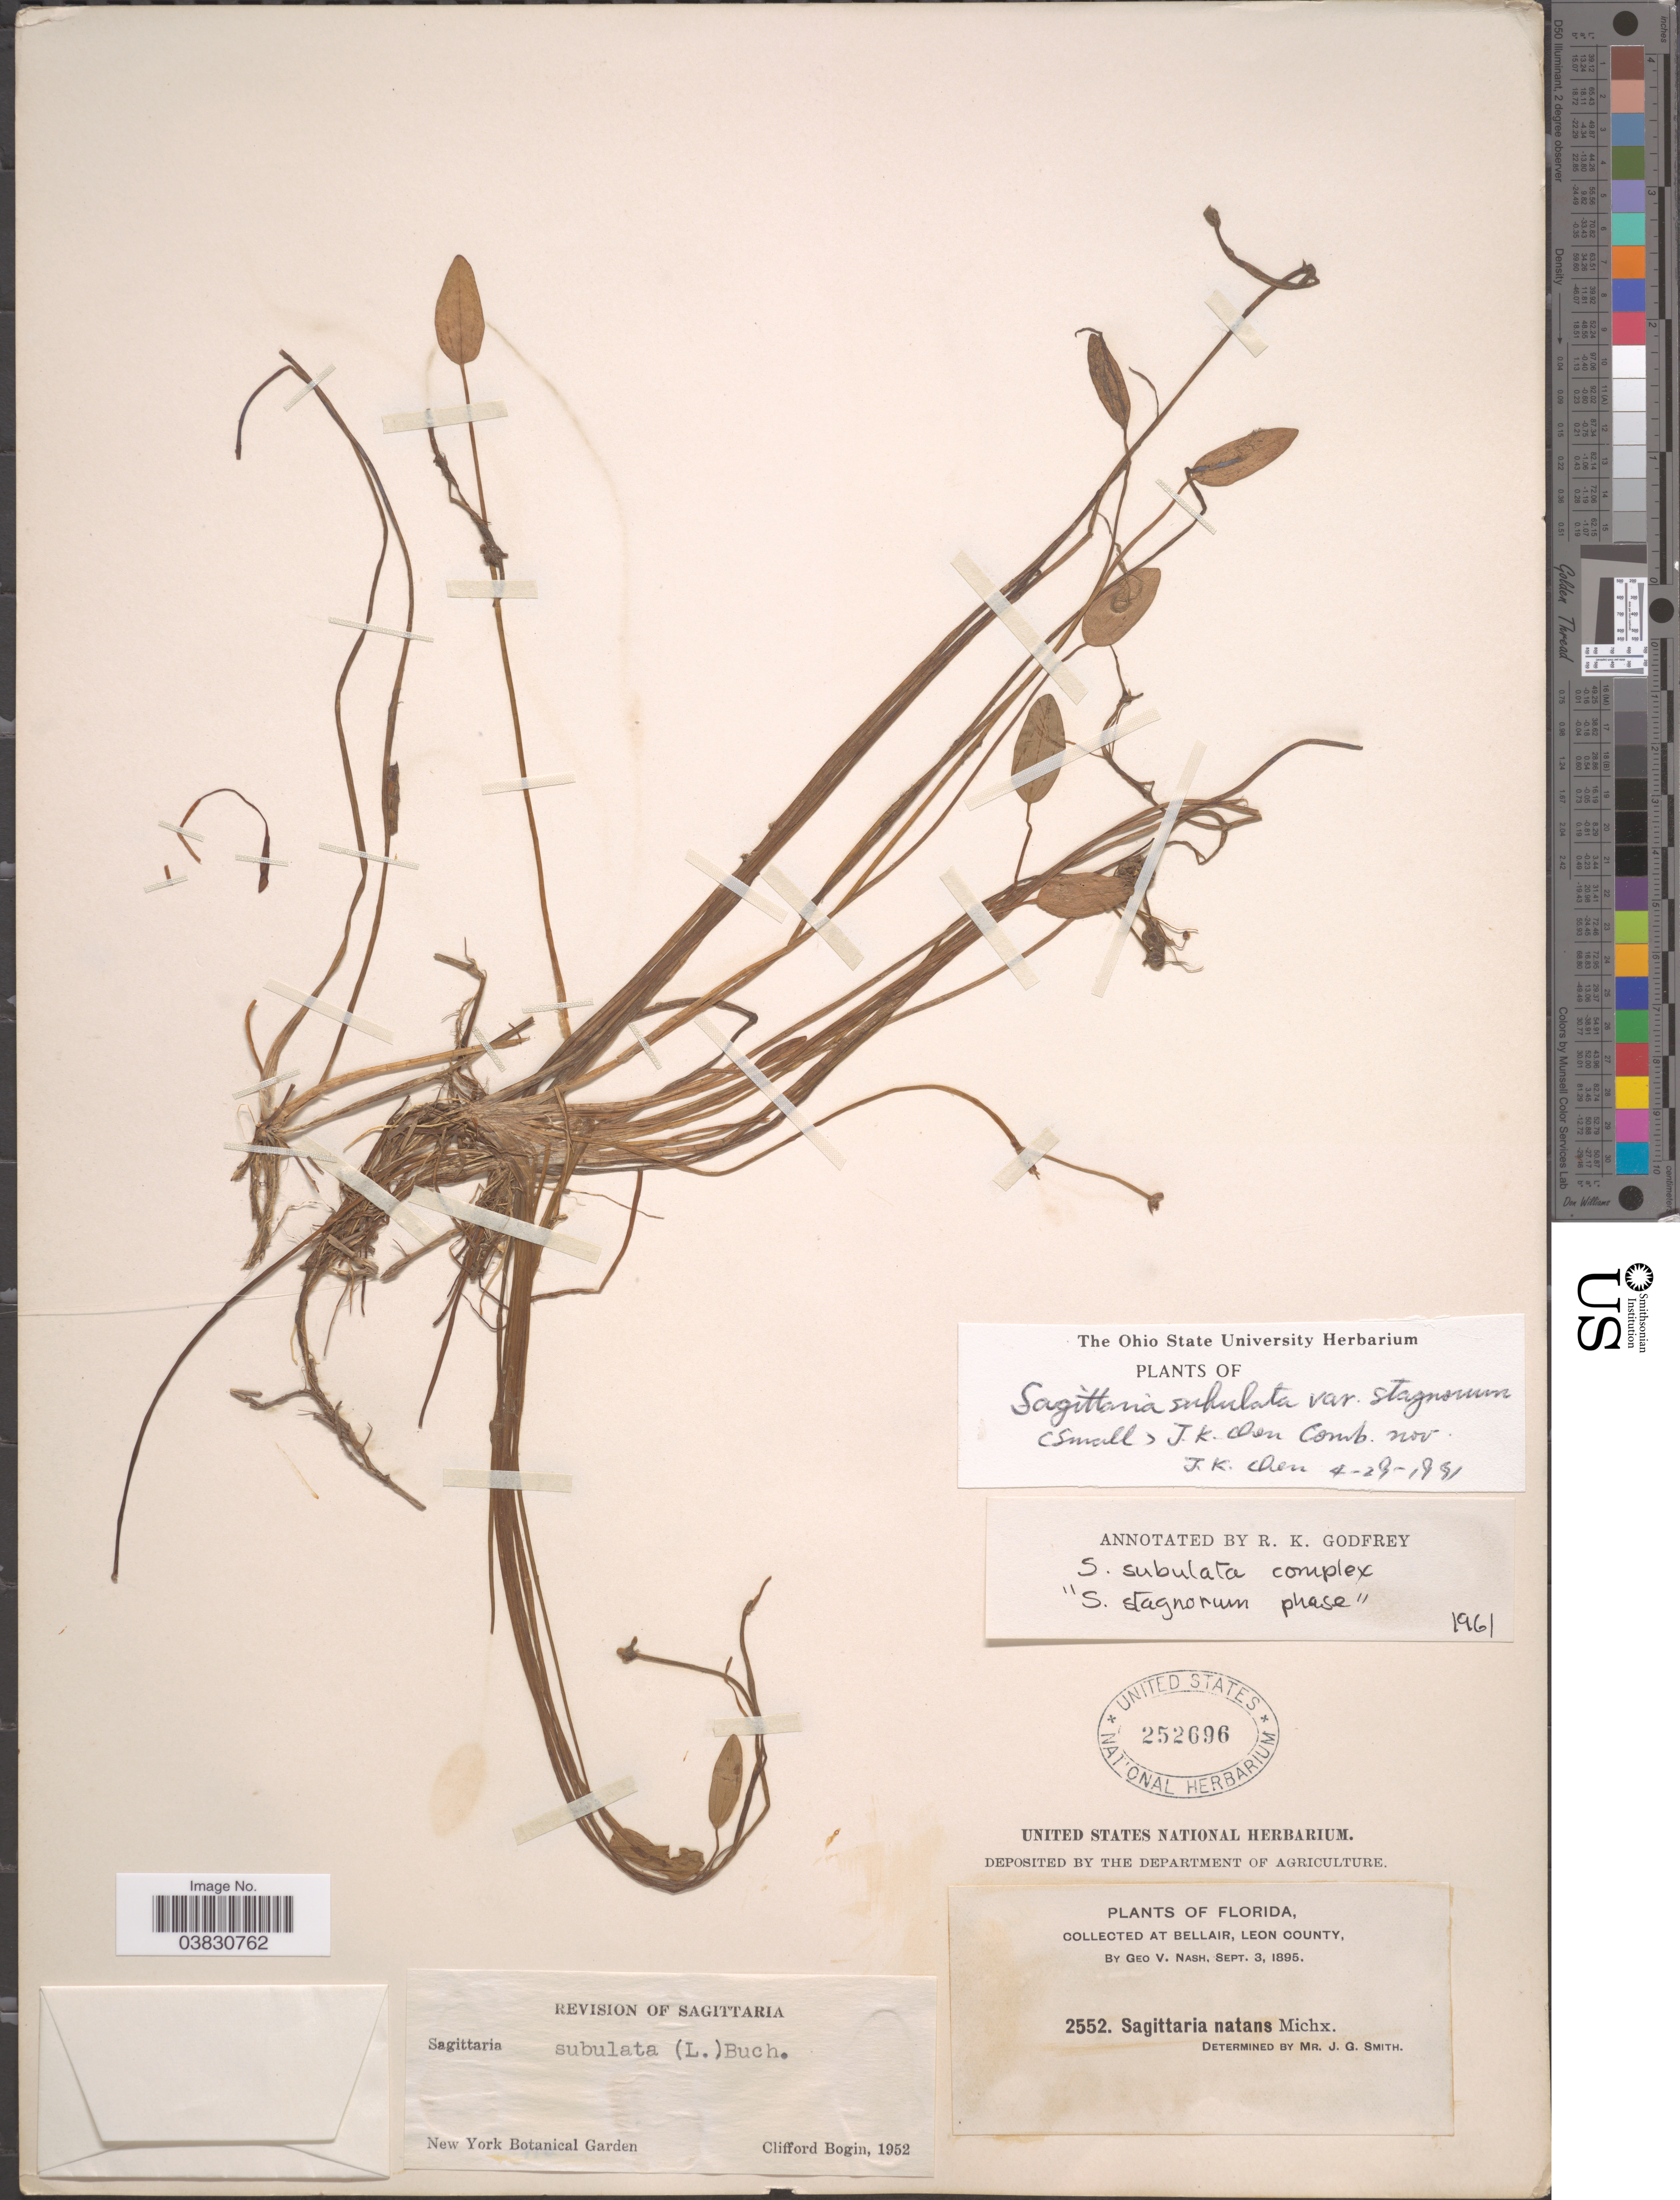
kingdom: Plantae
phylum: Tracheophyta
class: Liliopsida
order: Alismatales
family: Alismataceae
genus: Sagittaria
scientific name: Sagittaria subulata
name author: (L.) Buchenau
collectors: G. V. Nash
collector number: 2552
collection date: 1895-09-03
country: United States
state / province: Florida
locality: At Bellair, Leon County.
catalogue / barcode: US 252696